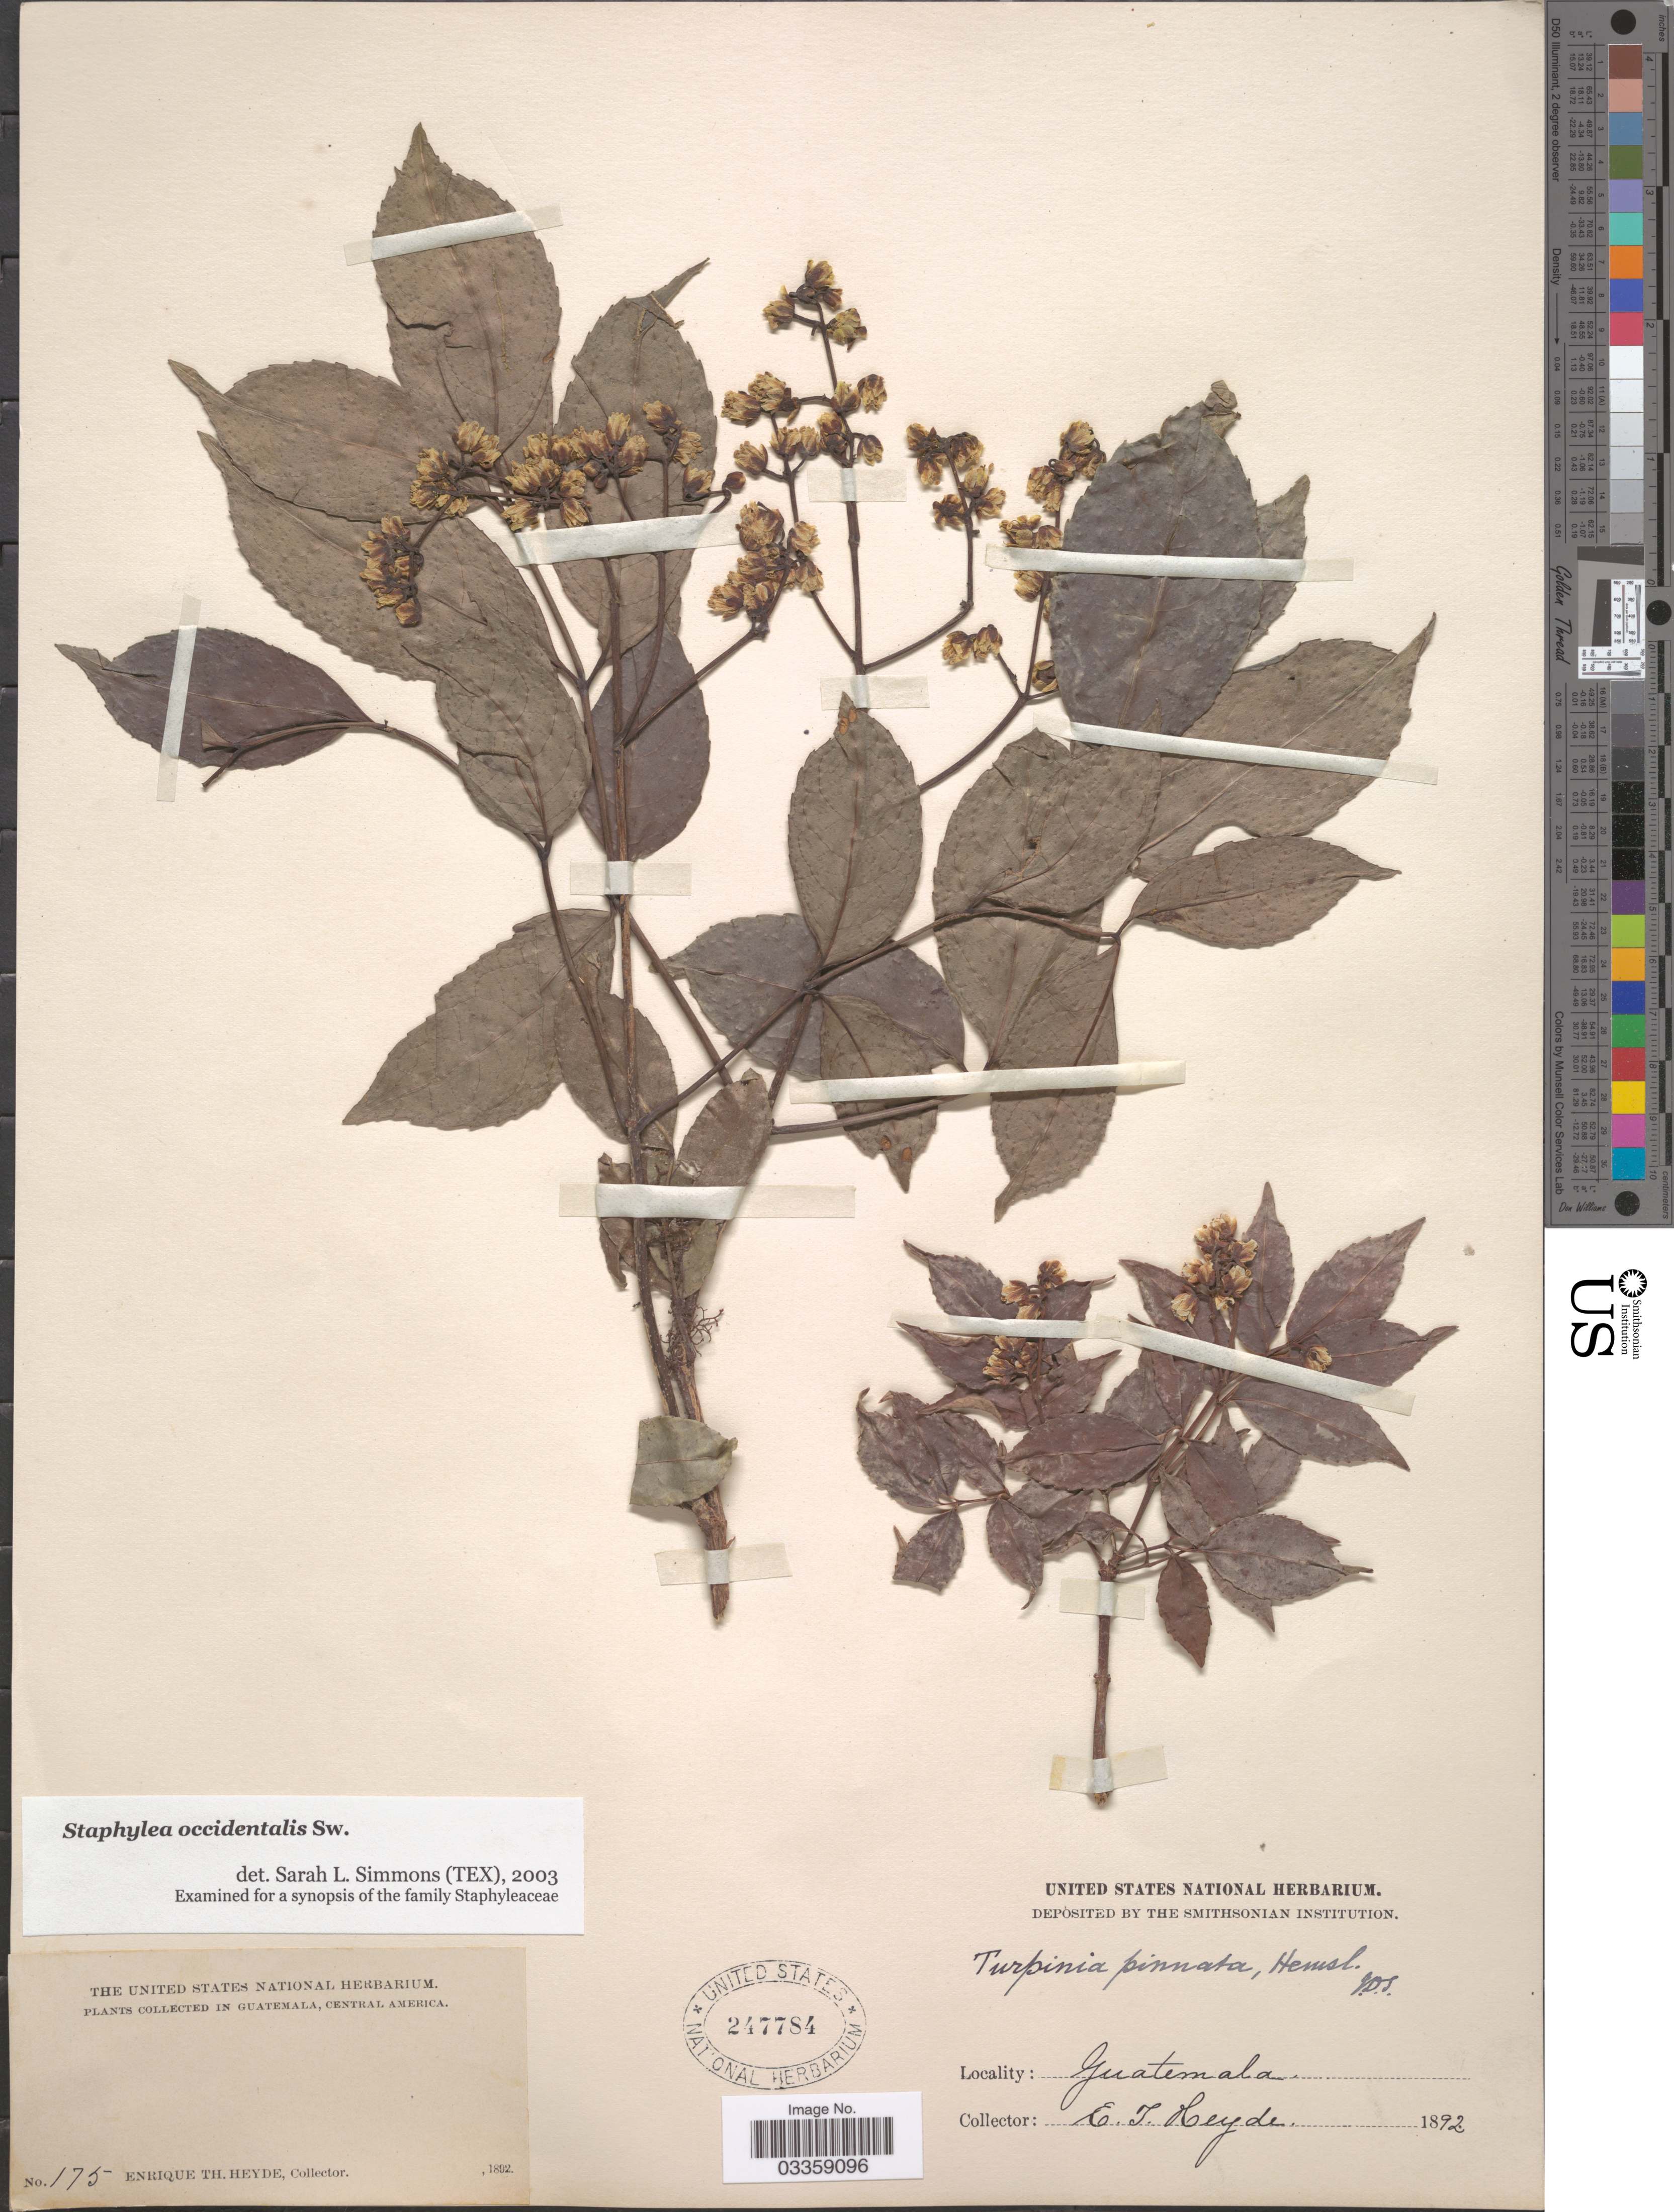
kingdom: Plantae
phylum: Tracheophyta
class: Magnoliopsida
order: Crossosomatales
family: Staphyleaceae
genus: Turpinia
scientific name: Turpinia occidentalis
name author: (Sw.) G. Don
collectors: E. T. Heyde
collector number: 175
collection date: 1892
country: Guatemala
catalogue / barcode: US 247784